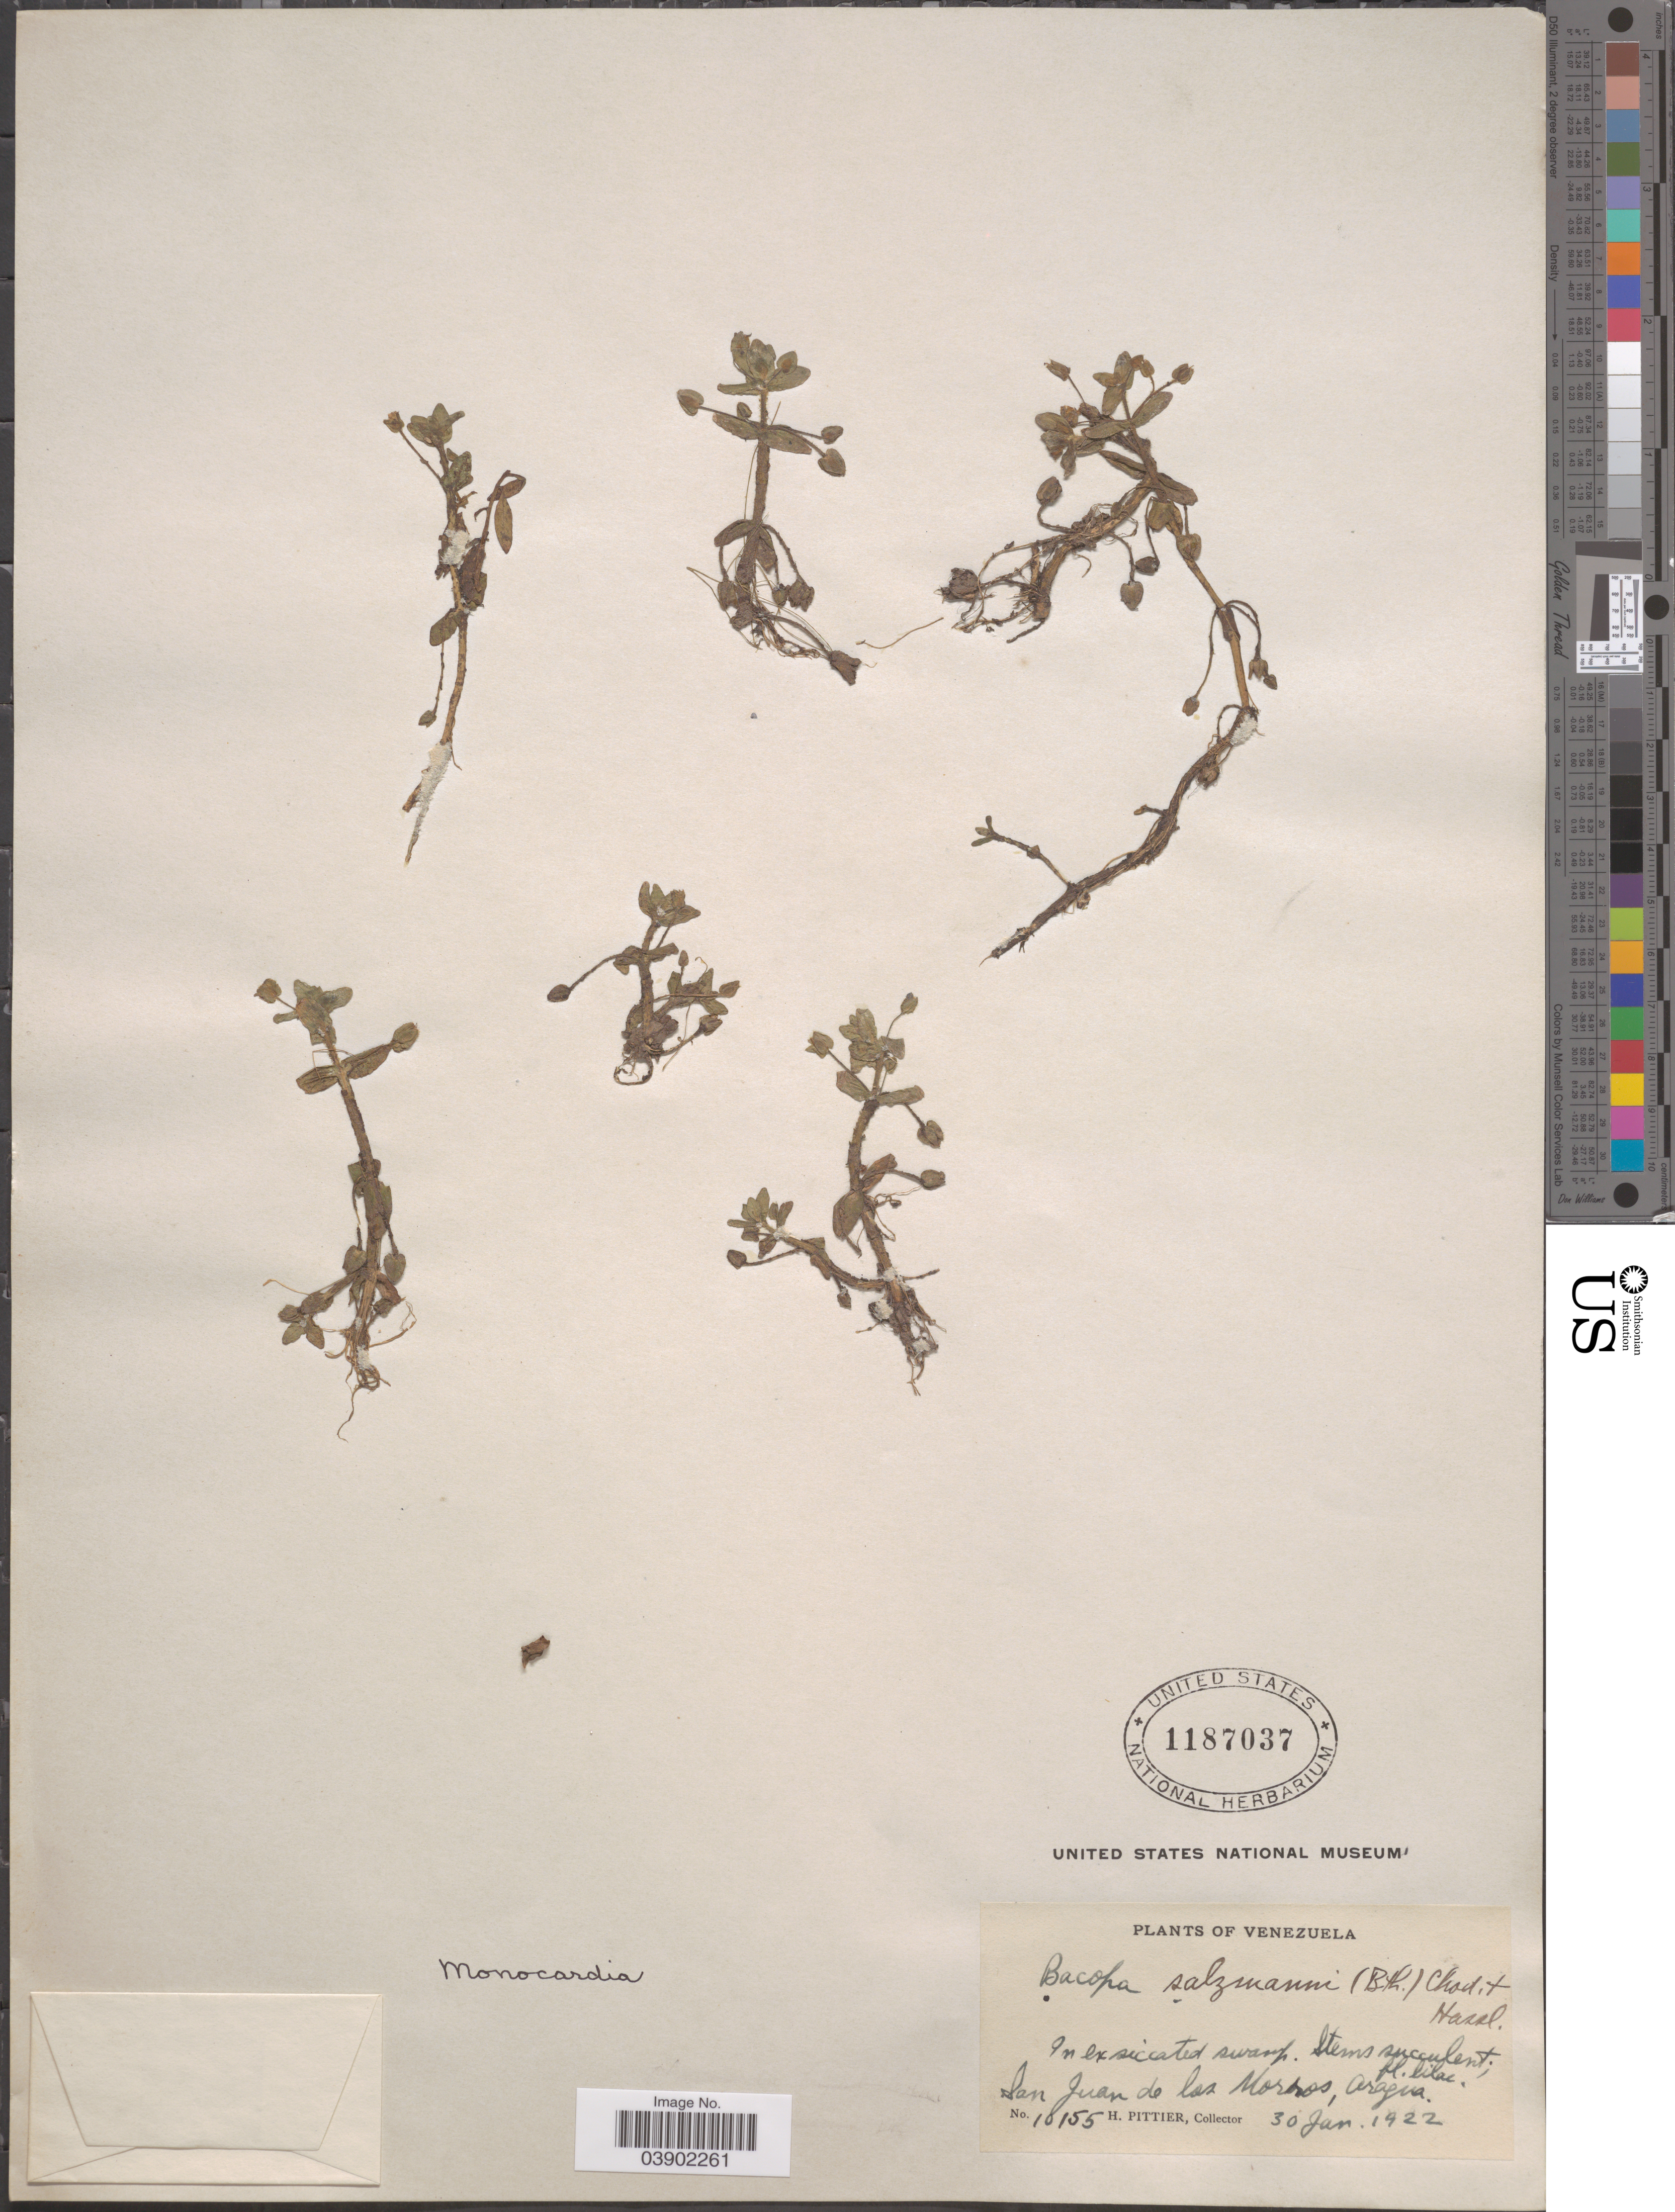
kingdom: Plantae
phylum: Tracheophyta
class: Magnoliopsida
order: Lamiales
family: Plantaginaceae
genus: Bacopa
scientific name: Bacopa salzmannii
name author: (Benth.) Wettst. ex Edwall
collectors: H. F. Pittier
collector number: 10155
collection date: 1922-01-30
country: Venezuela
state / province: Aragua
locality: San Juan de las Morros.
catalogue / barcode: US 1187037